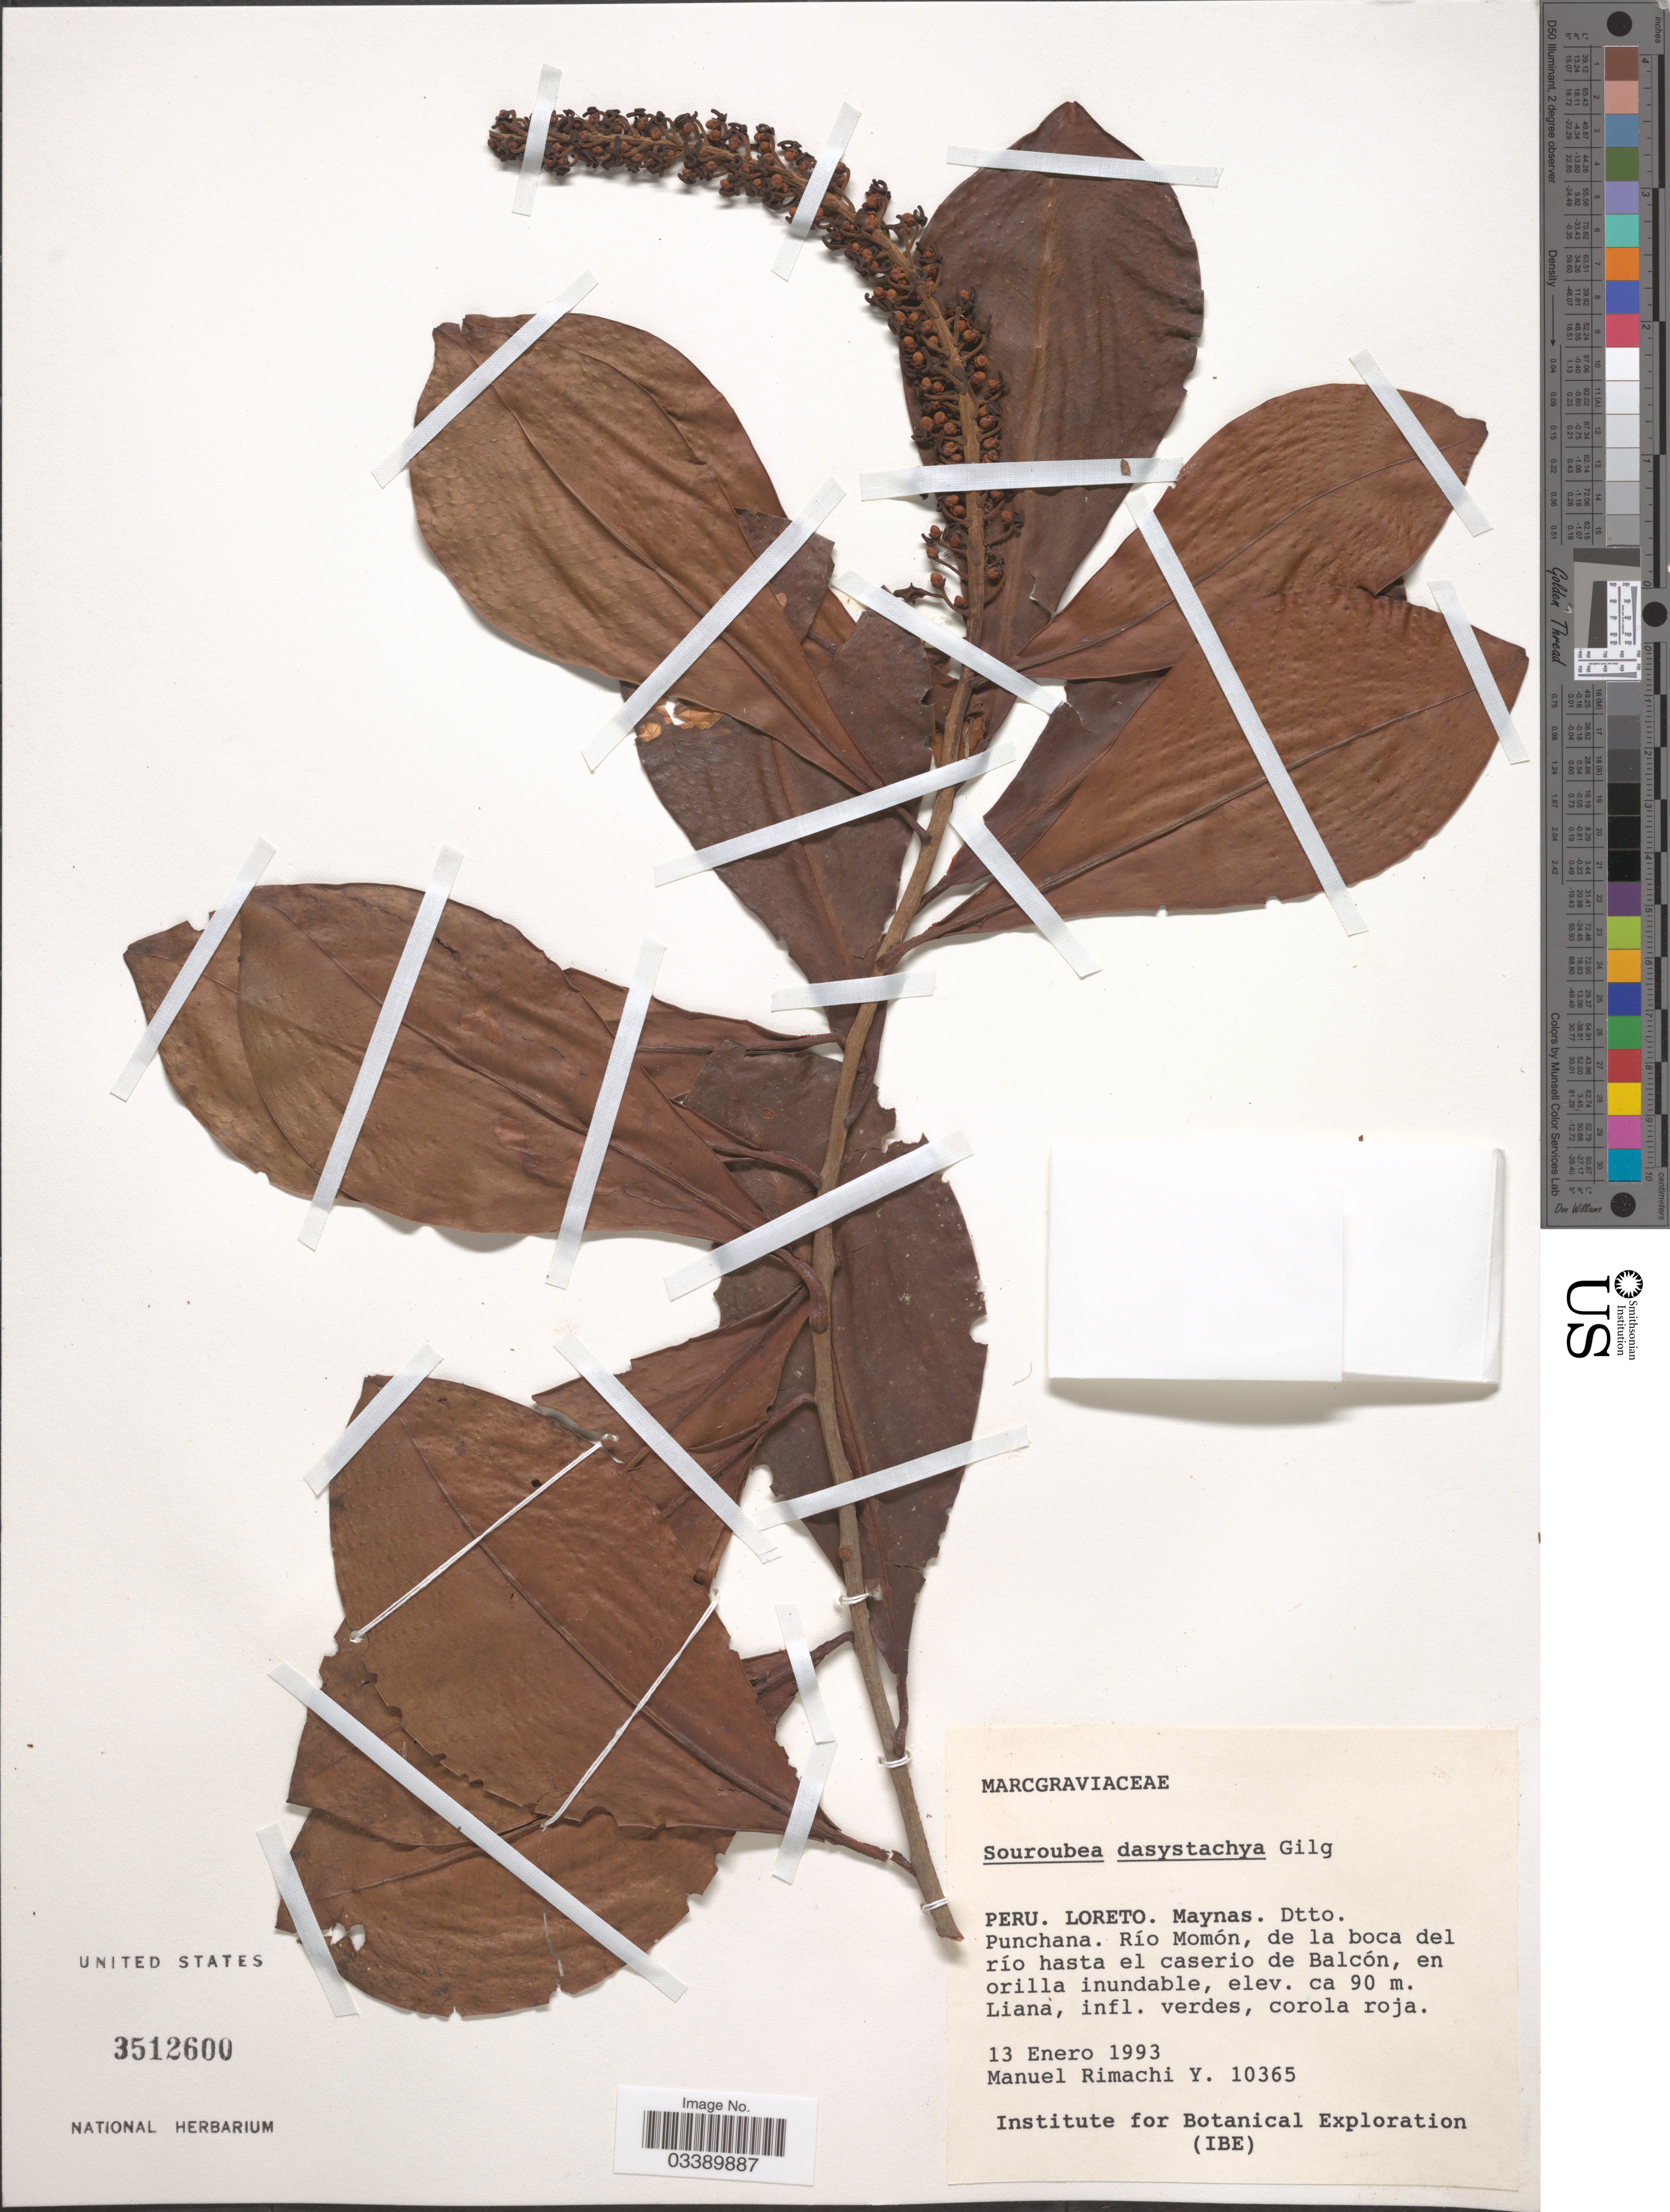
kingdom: Plantae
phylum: Tracheophyta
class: Magnoliopsida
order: Ericales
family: Marcgraviaceae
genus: Souroubea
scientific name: Souroubea dasystachya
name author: Gilg & Werderm.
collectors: M. Rimachi Y.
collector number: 10365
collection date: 1993-01-13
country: Peru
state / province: Loreto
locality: Maynas. Dtto. Punchana. Río Momón, de la boca del río hasta el caserio de Balcón, en orilla inundable.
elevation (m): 90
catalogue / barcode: US 3512600